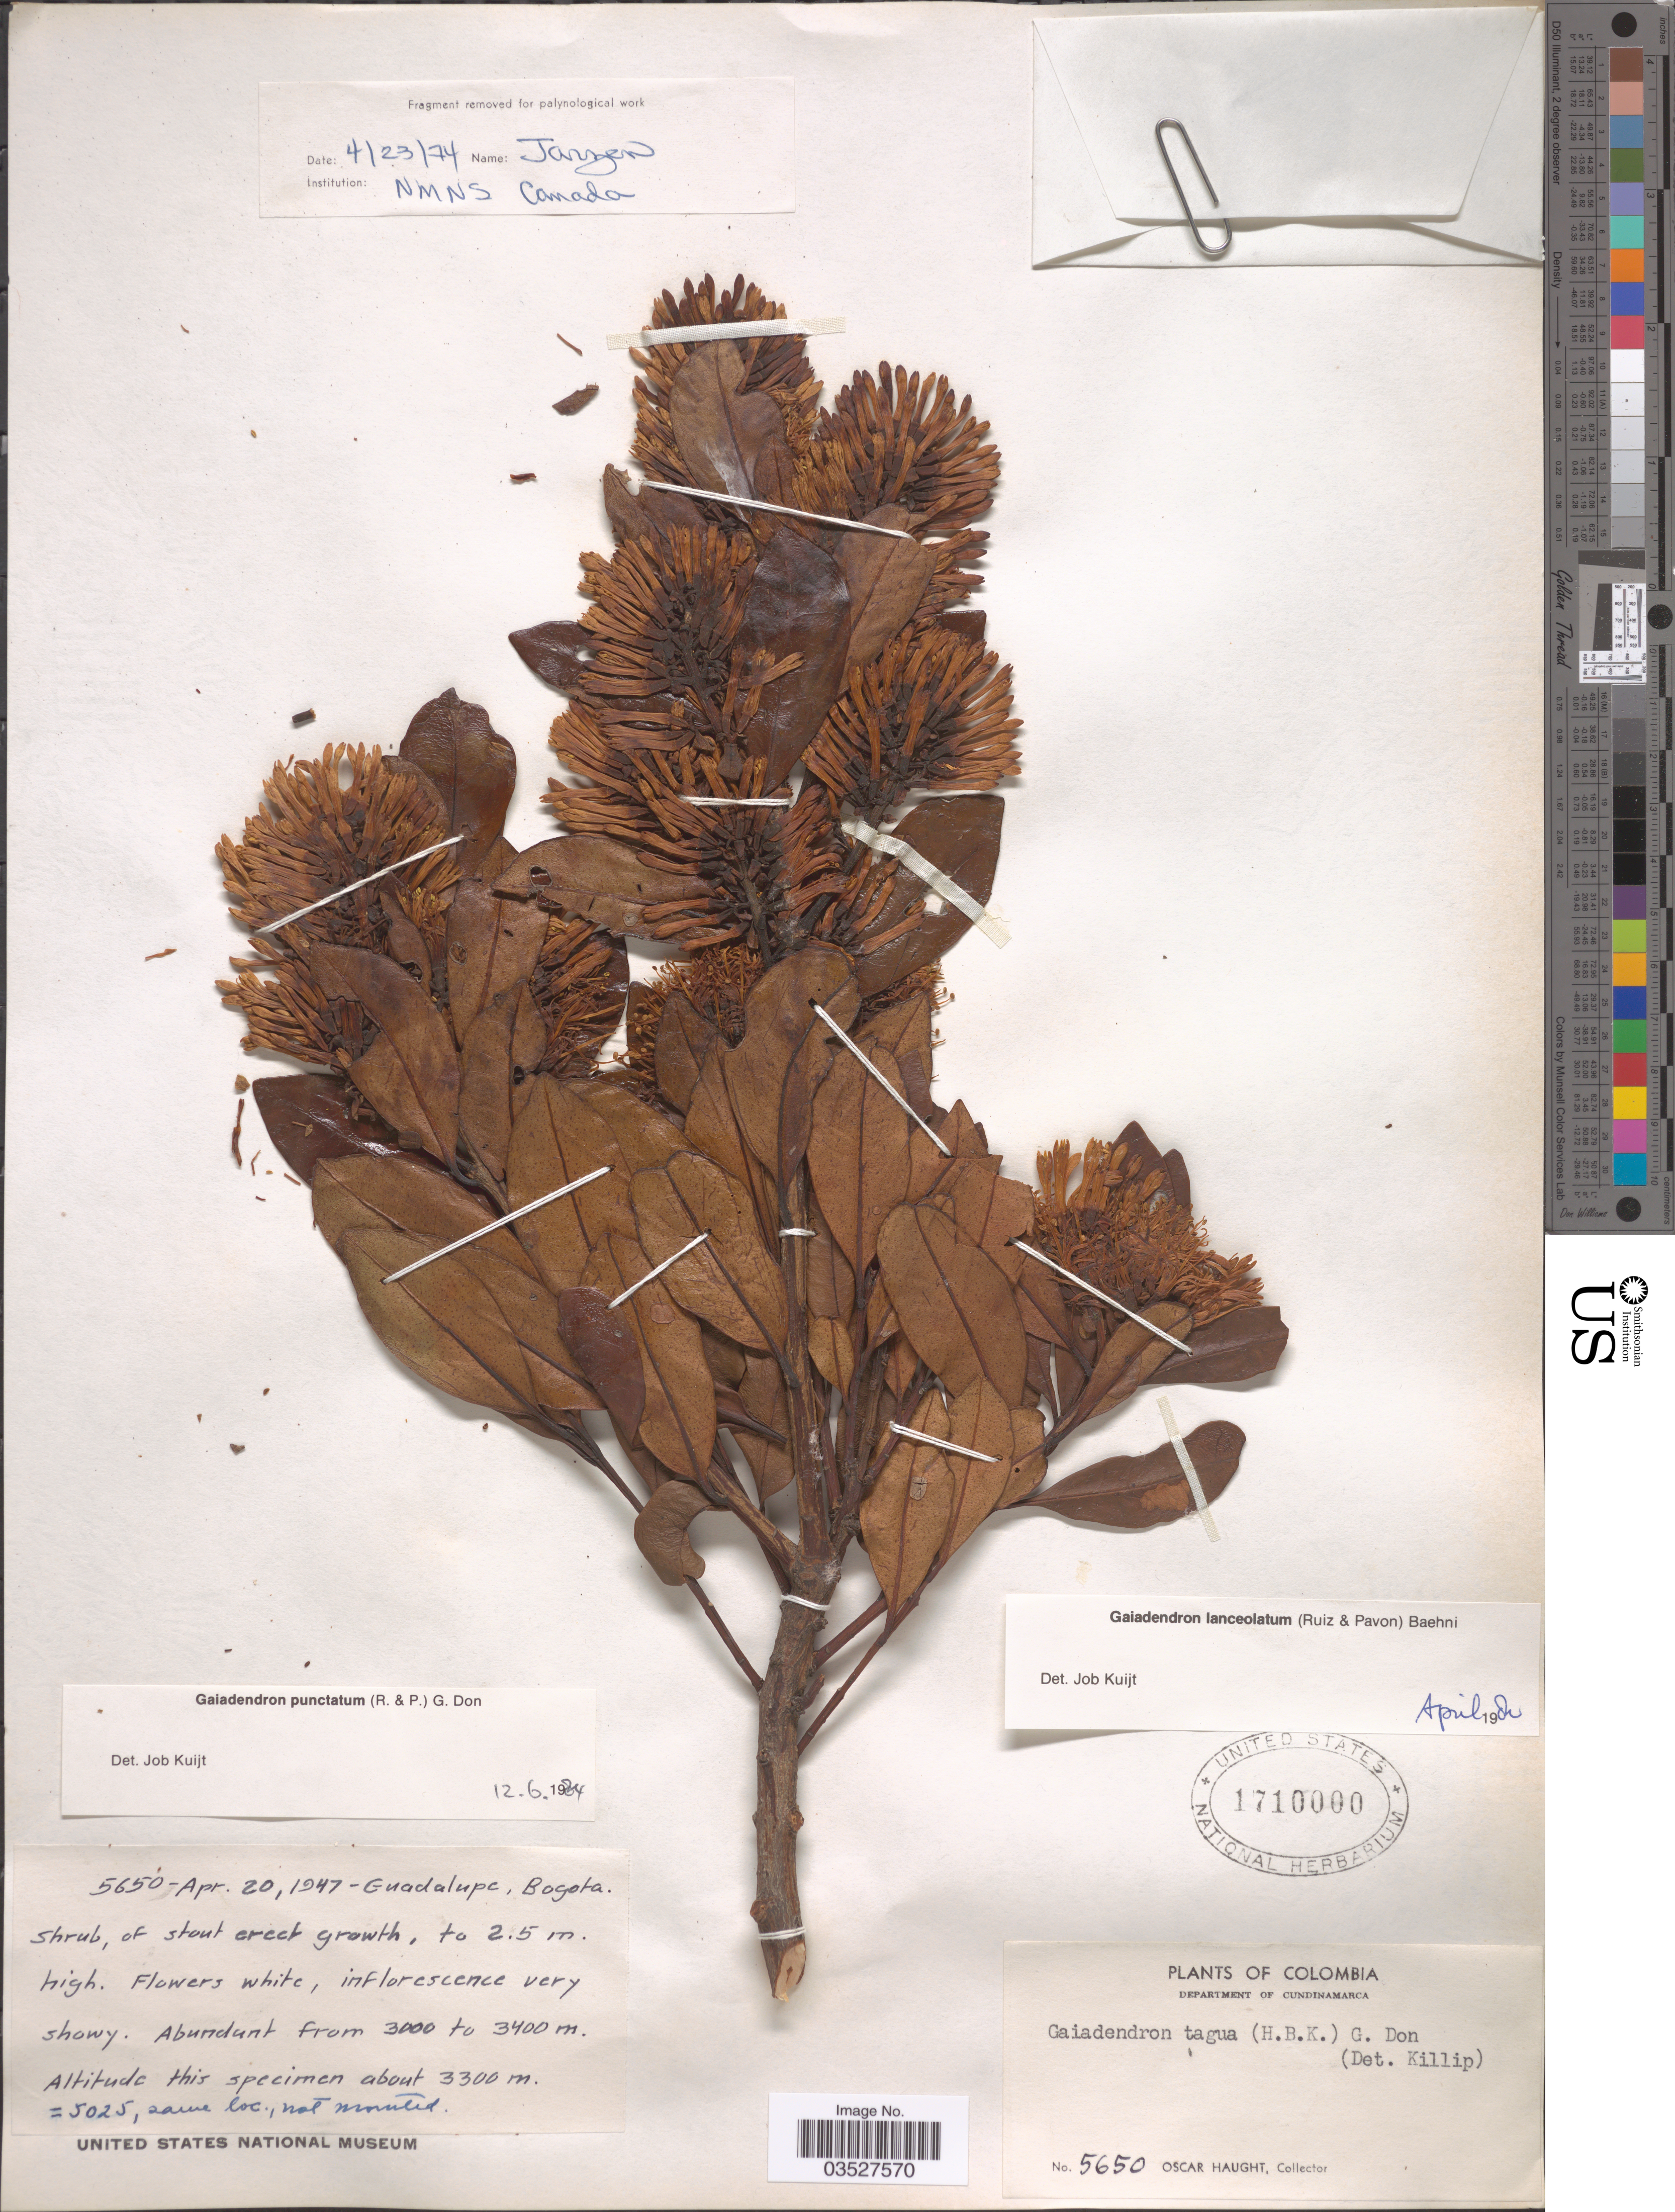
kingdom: Plantae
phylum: Tracheophyta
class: Magnoliopsida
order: Santalales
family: Loranthaceae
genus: Gaiadendron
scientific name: Gaiadendron punctatum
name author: (Ruiz & Pav.) G. Don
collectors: O. L. Haught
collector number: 5650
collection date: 1947-04-20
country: Colombia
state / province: Cundinamarca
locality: Guadalupe, Bogota. Department of Cundinamarca.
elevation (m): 3300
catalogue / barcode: US 1710000